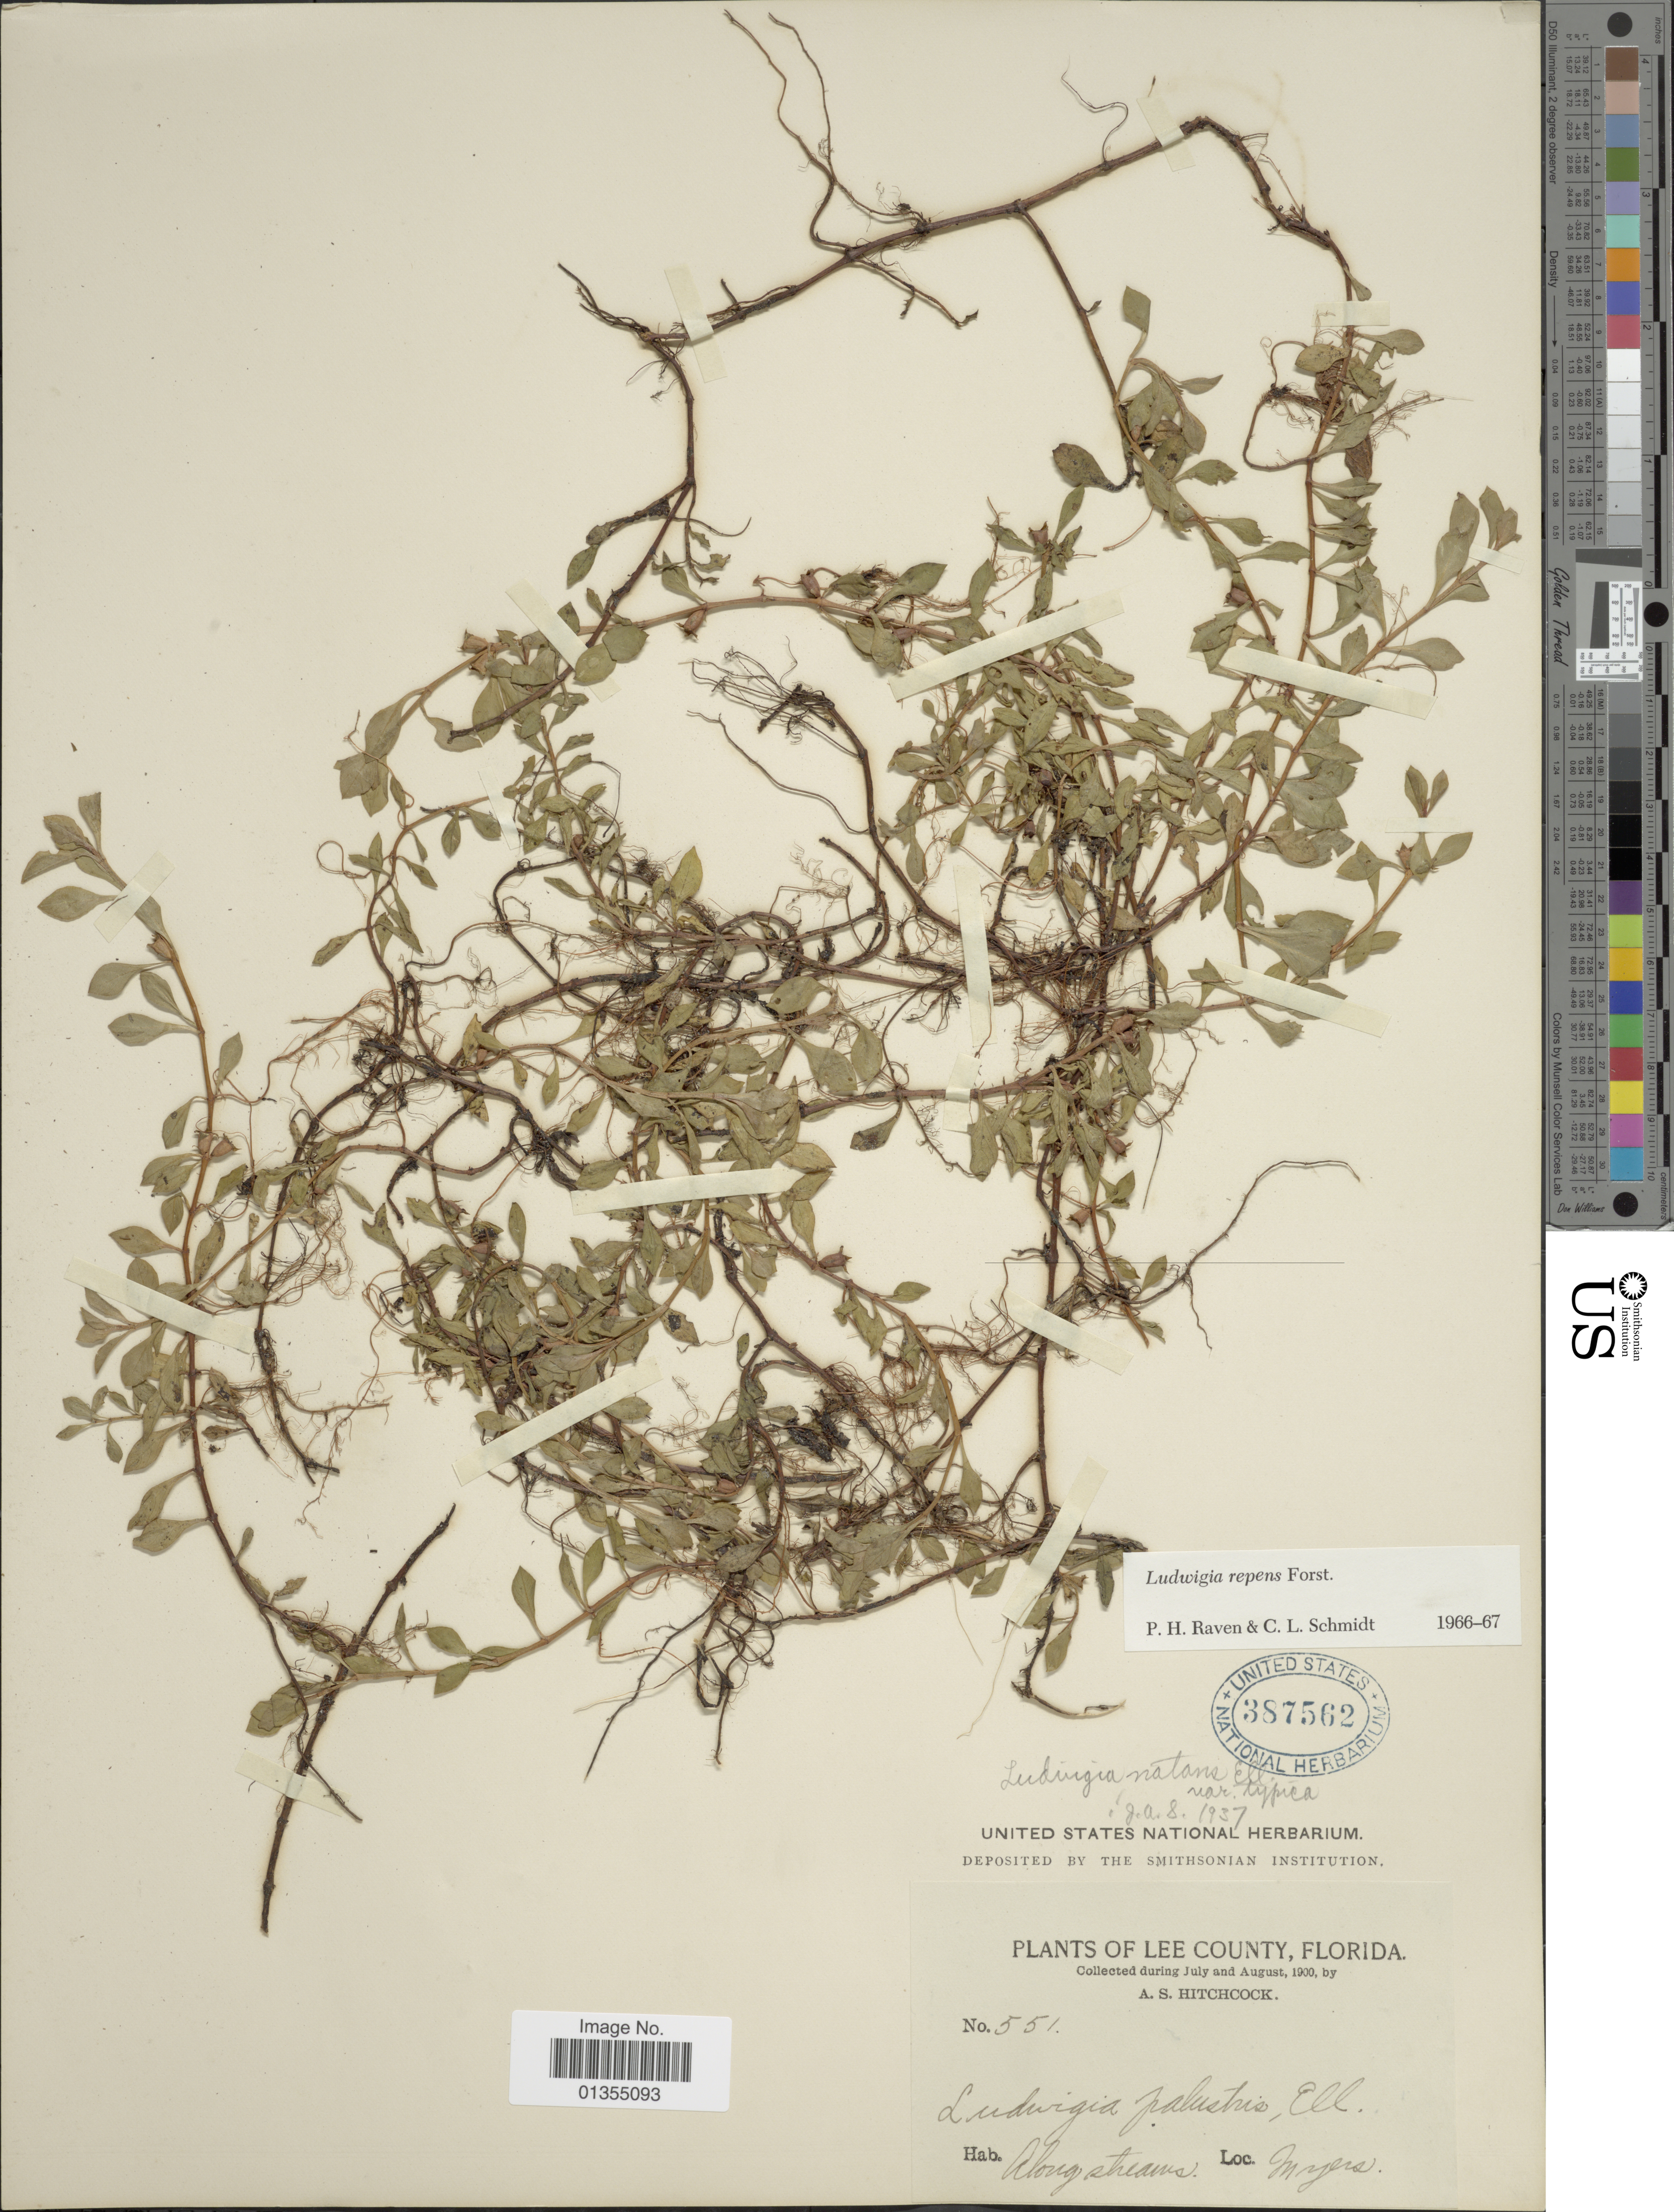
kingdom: Plantae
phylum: Tracheophyta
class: Magnoliopsida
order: Myrtales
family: Onagraceae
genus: Ludwigia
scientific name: Ludwigia repens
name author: J.R. Forst.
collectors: A. S. Hitchcock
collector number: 551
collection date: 1900-07/1900-08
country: United States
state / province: Florida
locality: Lee County, along streams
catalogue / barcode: US 387562